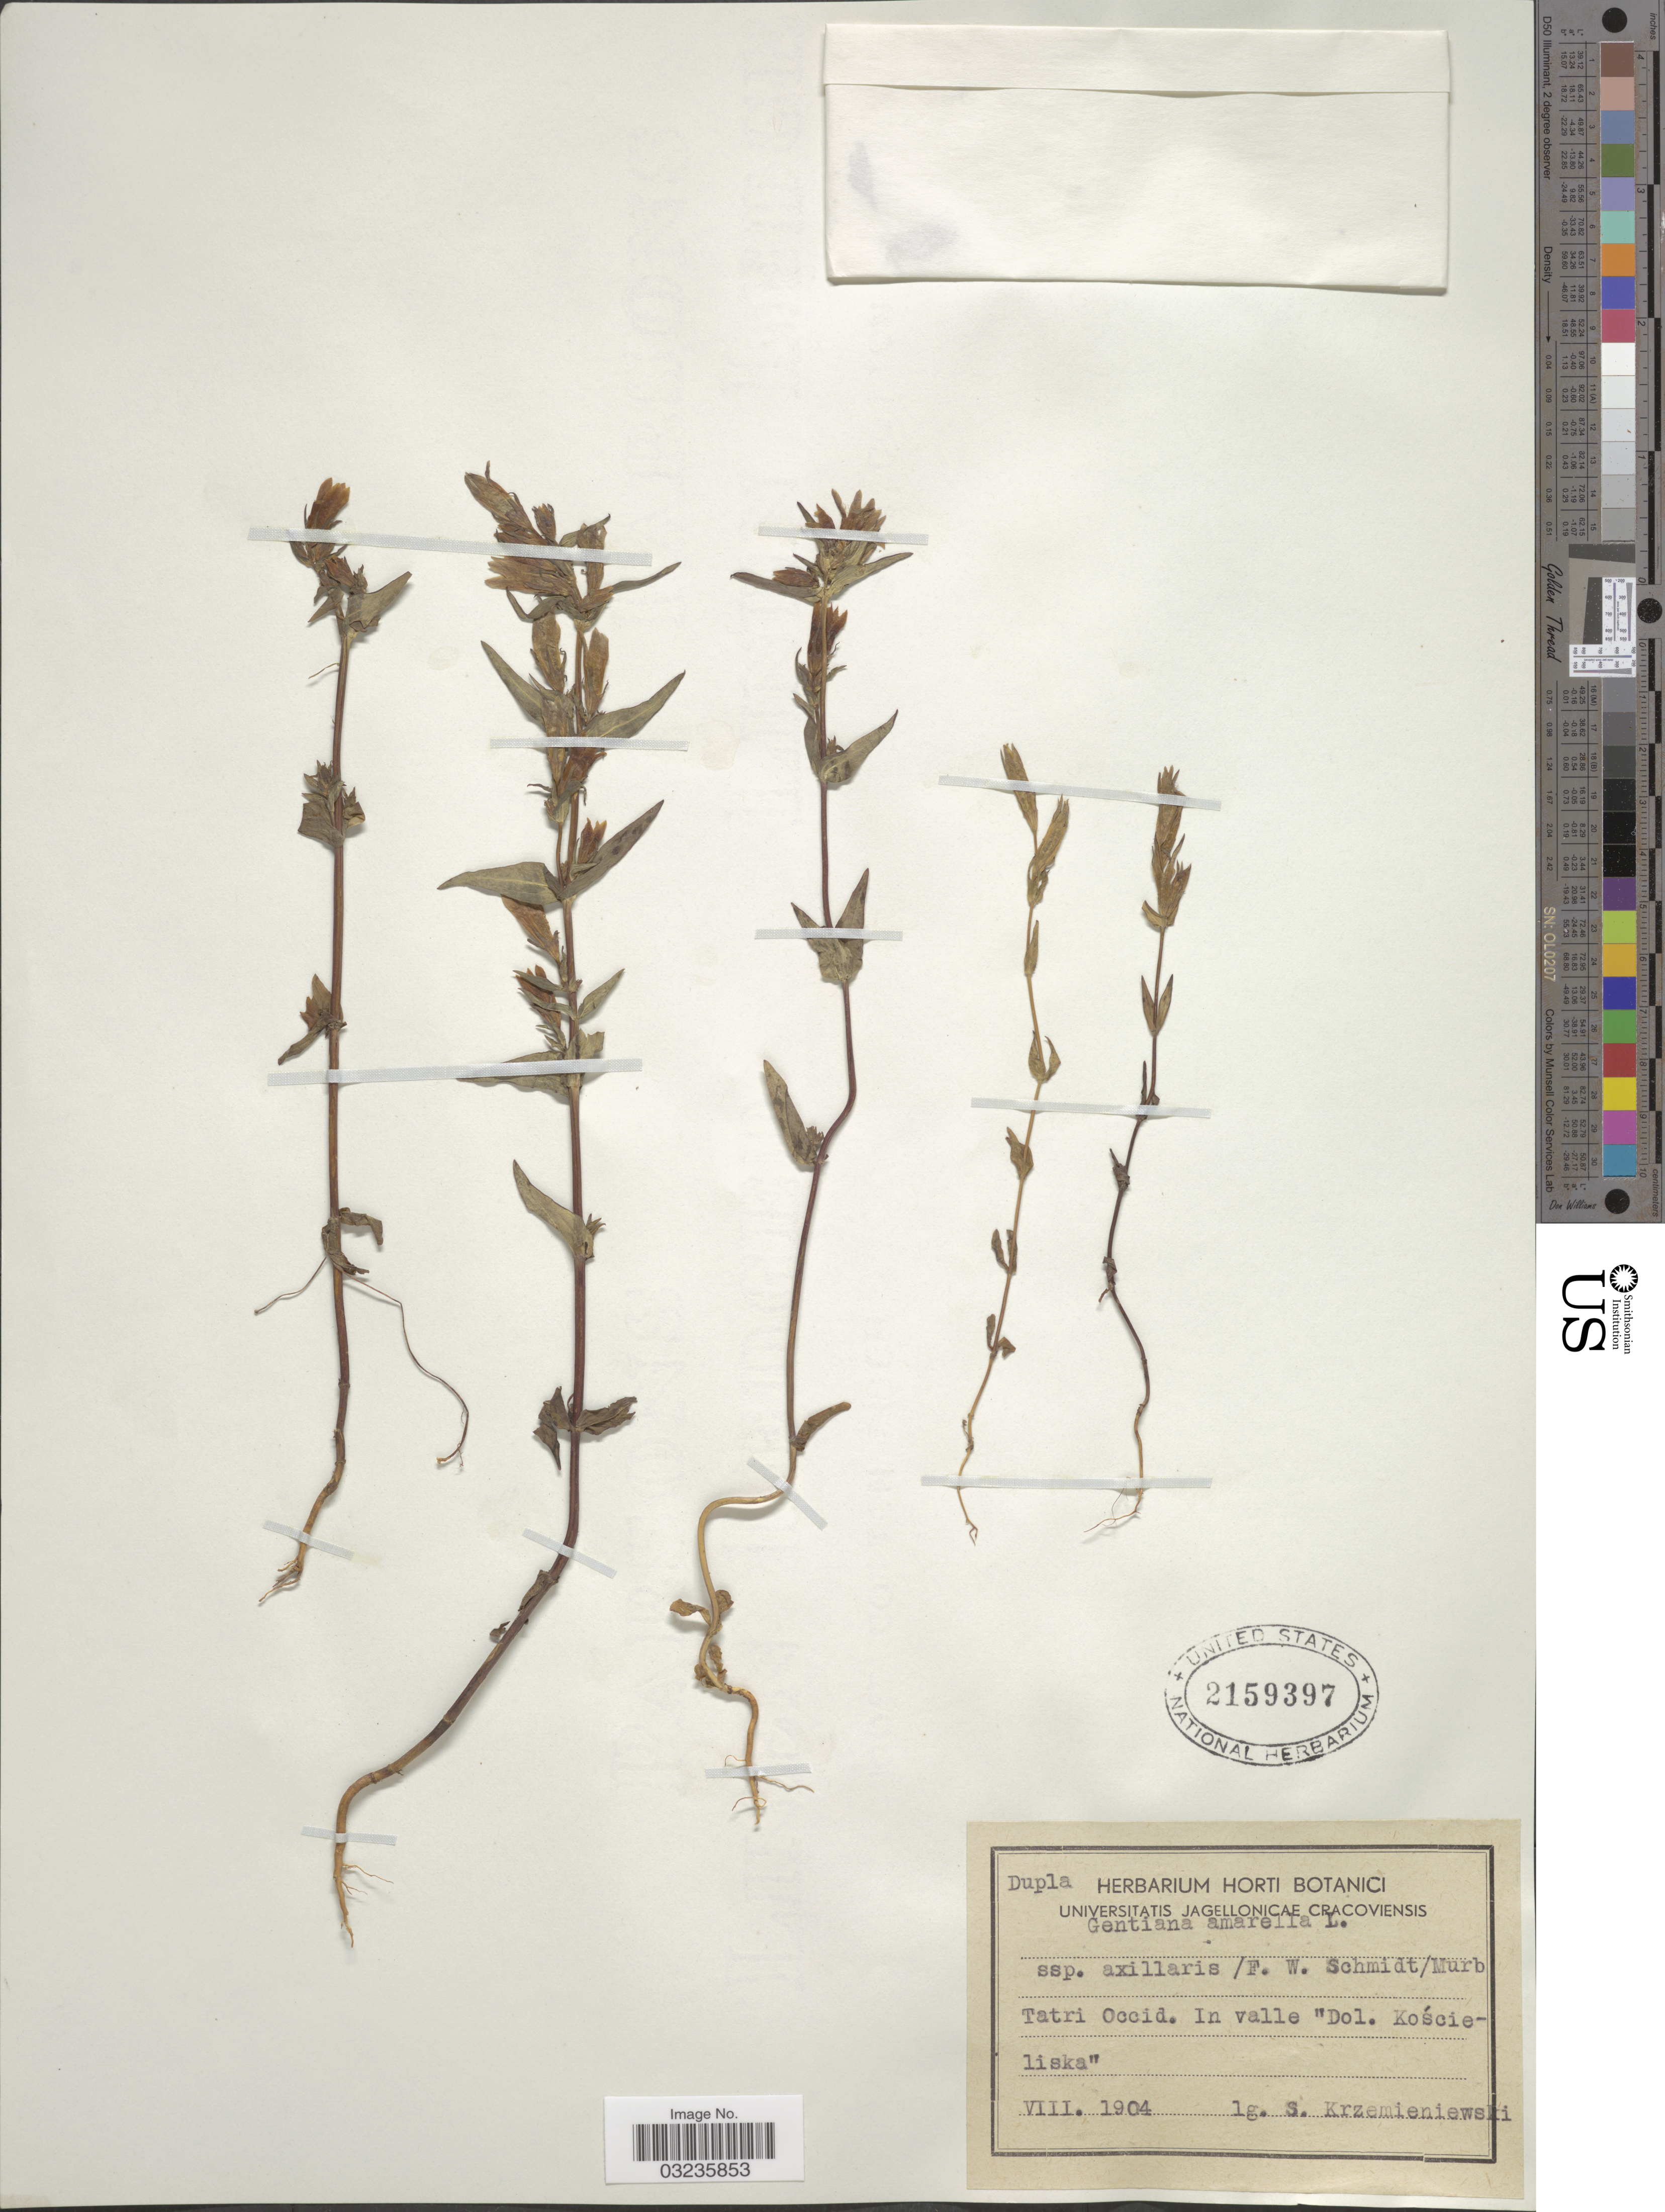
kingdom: Plantae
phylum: Tracheophyta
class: Magnoliopsida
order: Gentianales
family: Gentianaceae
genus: Gentiana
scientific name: Gentiana amarella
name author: L.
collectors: S. Krzemieniewski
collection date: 1904-08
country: Poland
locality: Tatri Occid. In valle "Dol. Koscieliska".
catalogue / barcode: US 2159397